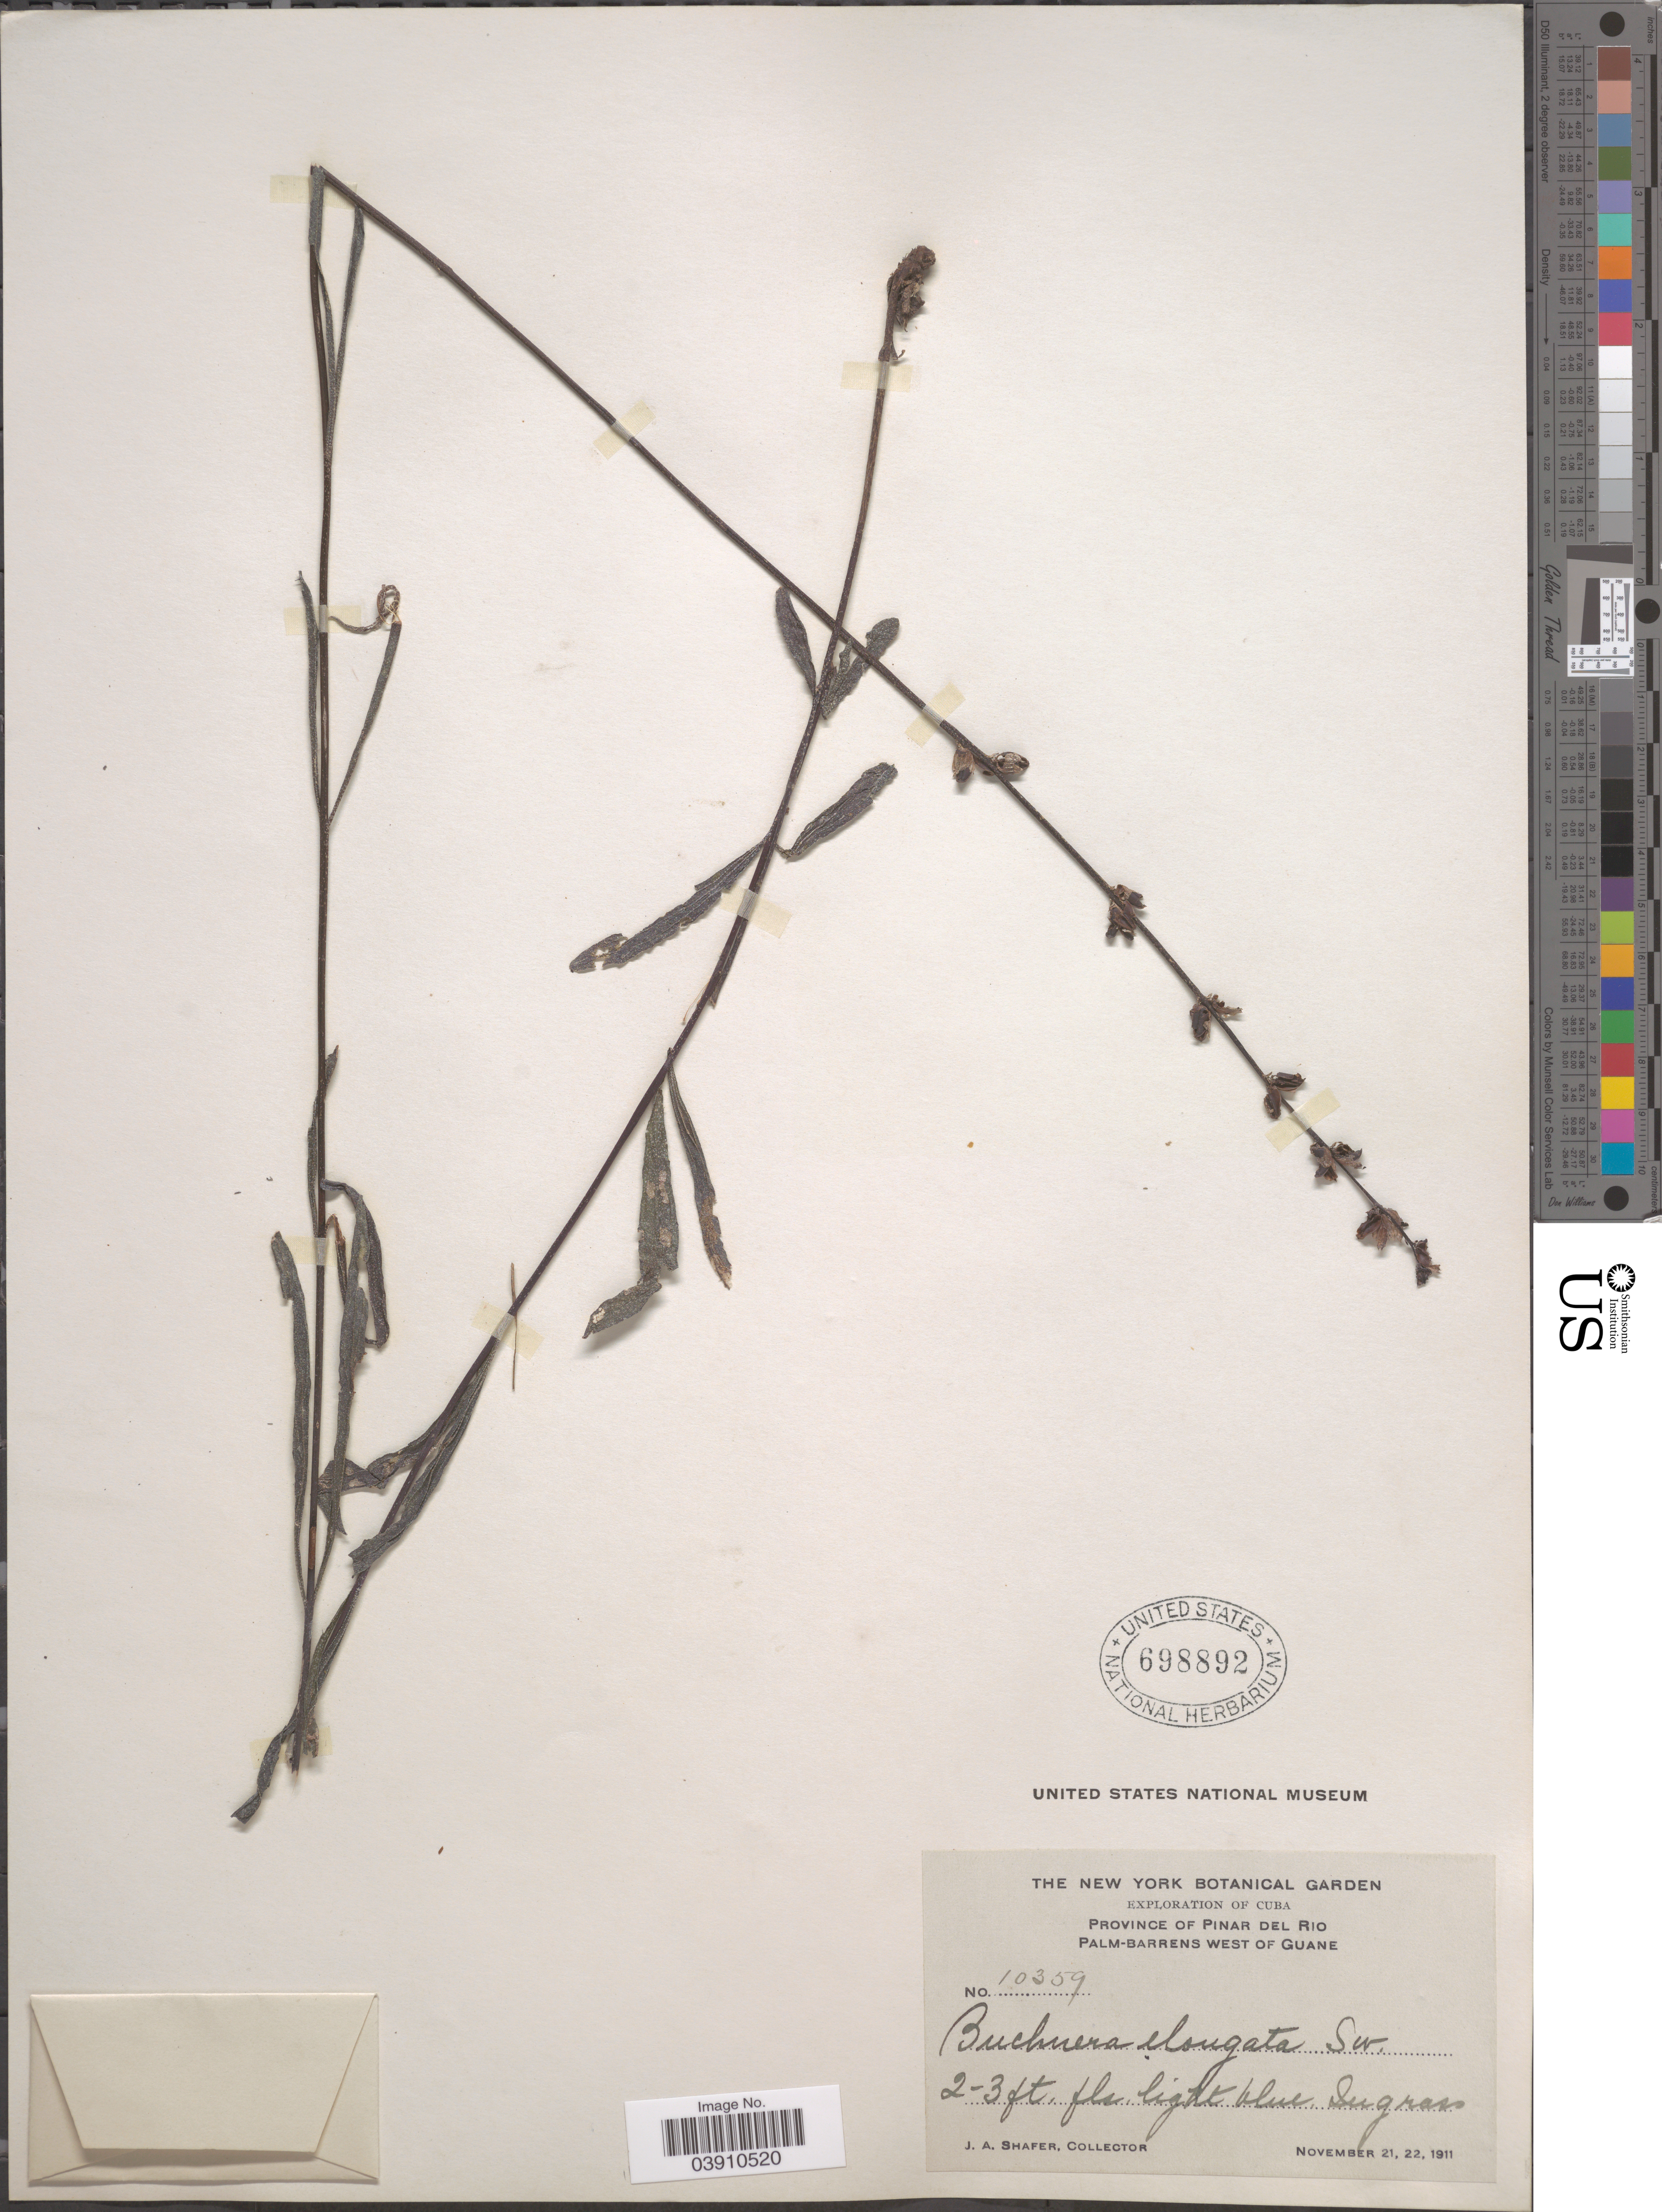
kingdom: Plantae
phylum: Tracheophyta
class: Magnoliopsida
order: Lamiales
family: Orobanchaceae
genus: Buchnera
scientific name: Buchnera longifolia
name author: Kunth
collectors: J. A. Shafer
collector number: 10359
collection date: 1911-11-21/1911-11-22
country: Cuba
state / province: Pinar del Río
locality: Palm-Barrens West of Guane.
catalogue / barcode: US 698892